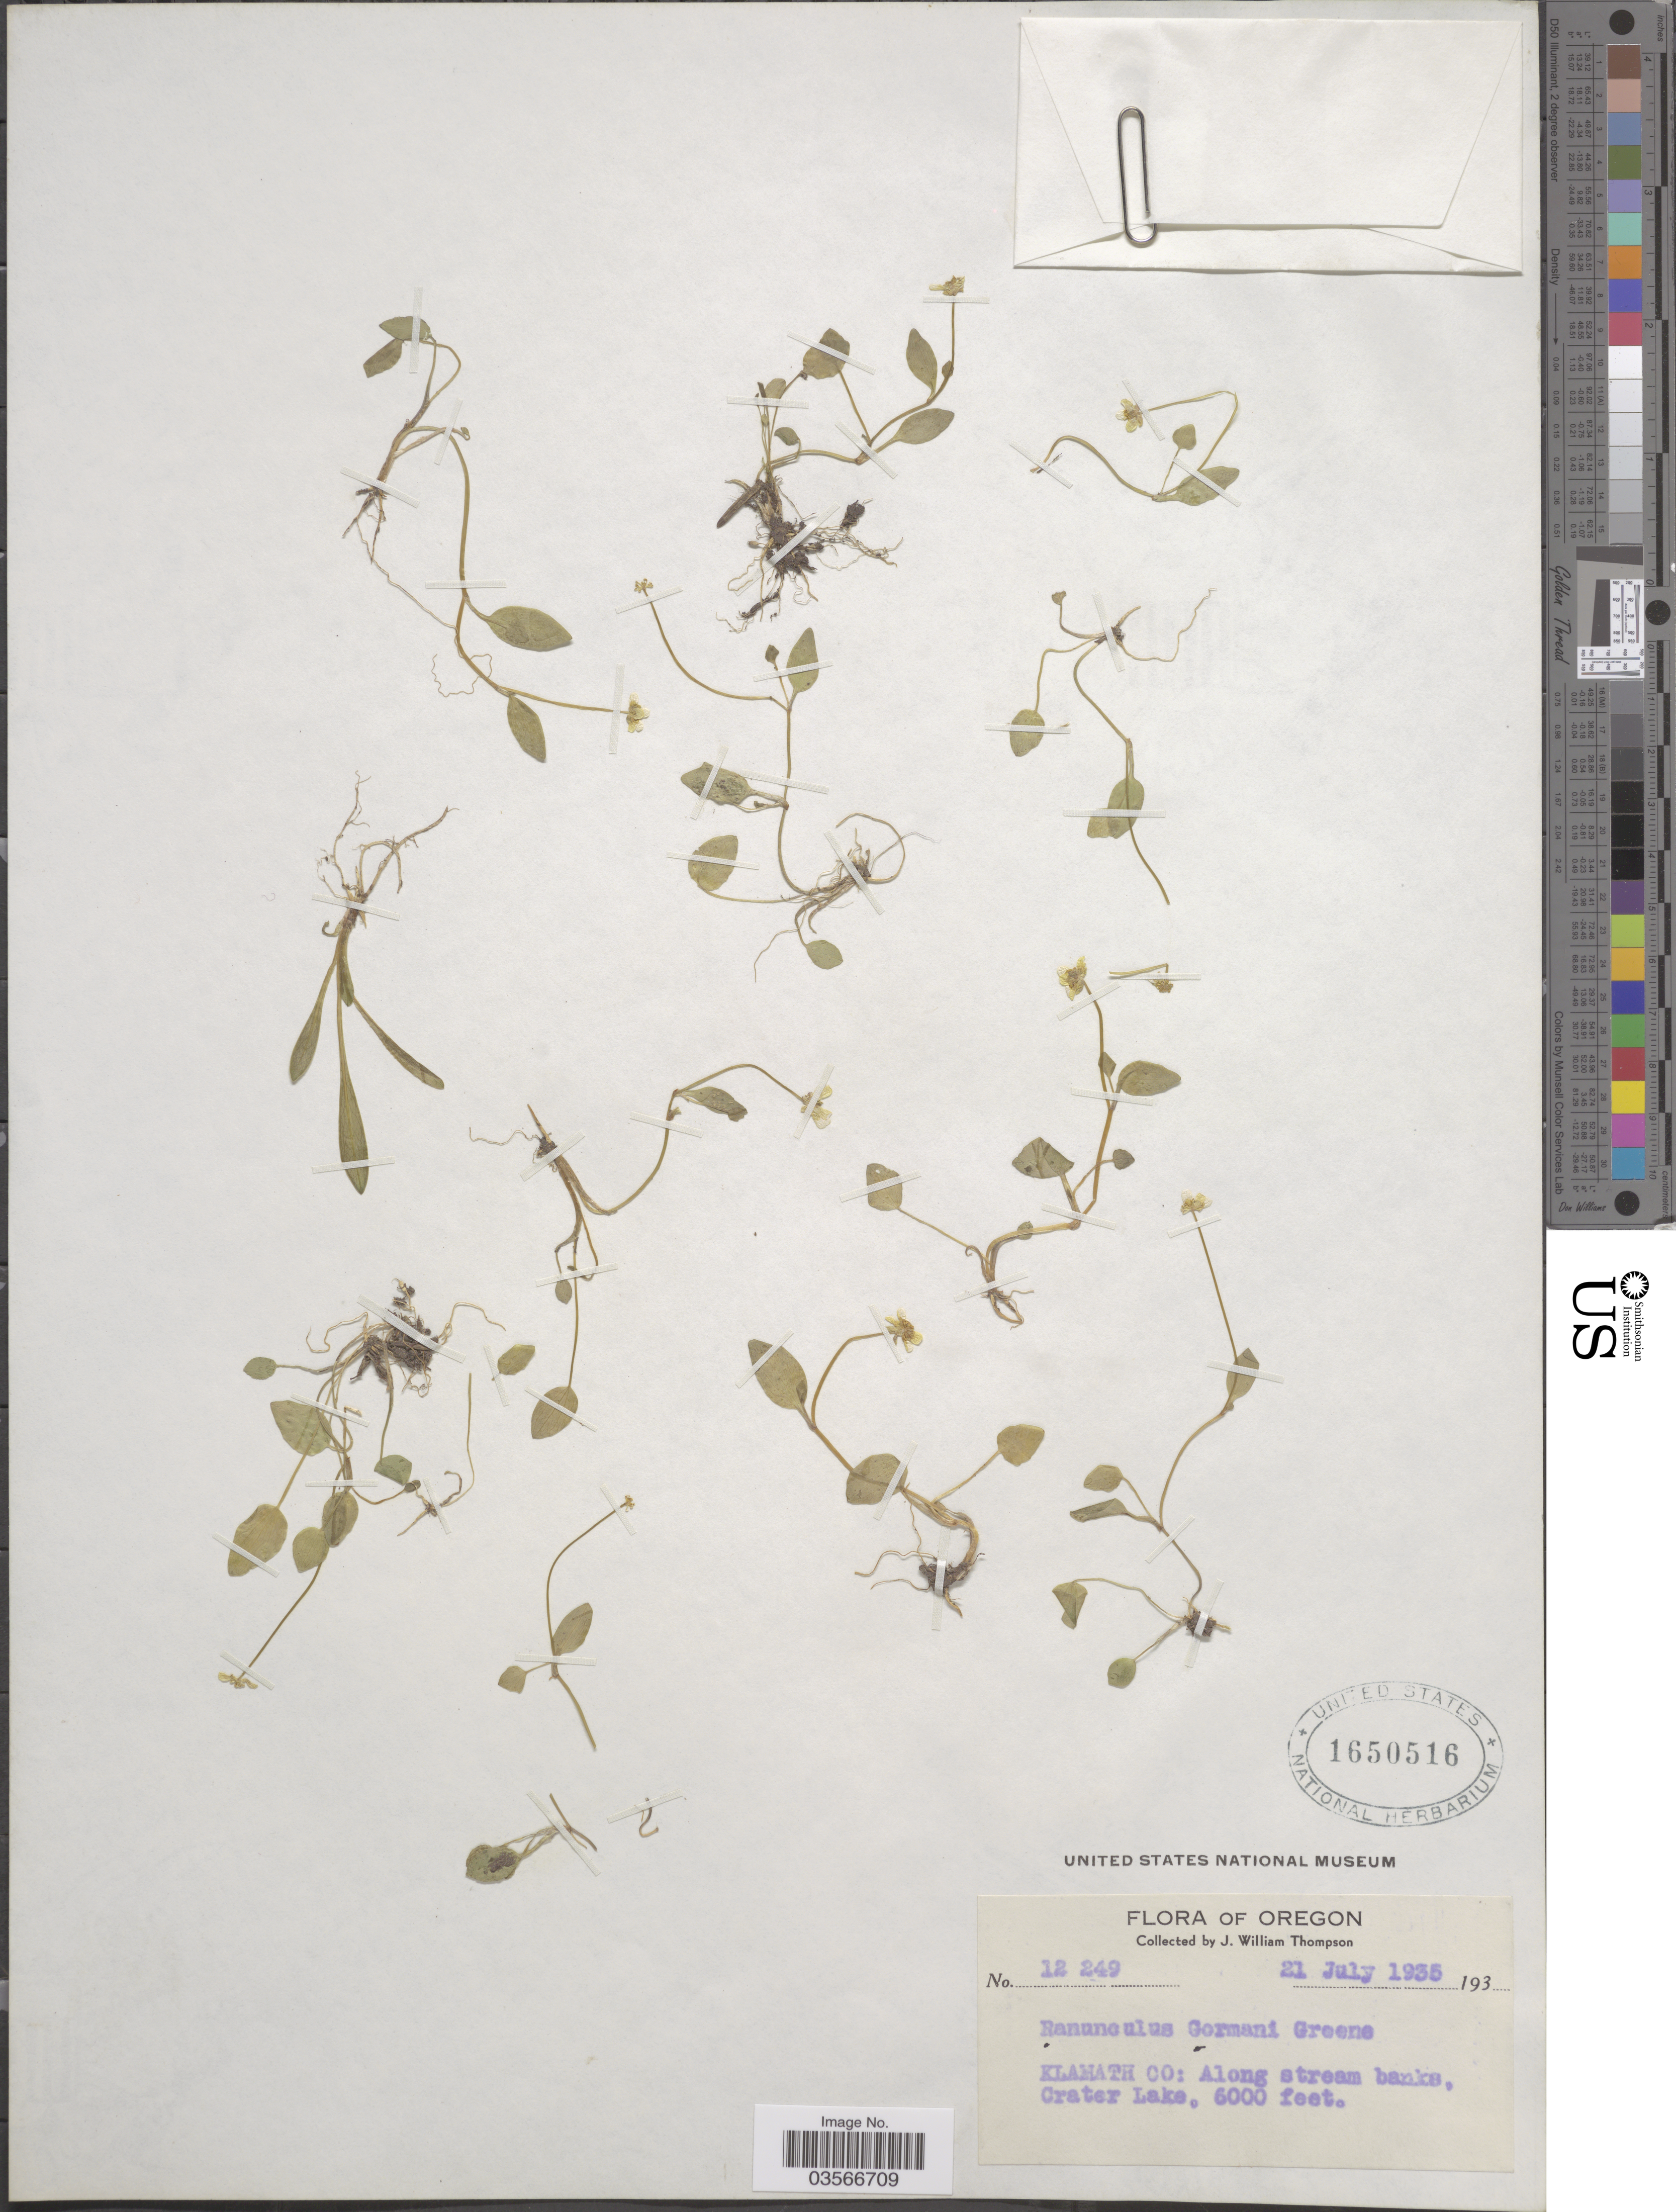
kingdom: Plantae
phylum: Tracheophyta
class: Magnoliopsida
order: Ranunculales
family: Ranunculaceae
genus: Ranunculus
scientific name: Ranunculus gormanii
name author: Greene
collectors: J. W. Thompson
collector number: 12249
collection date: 1935-07-21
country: United States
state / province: Oregon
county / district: Klamath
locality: Klamath Co: Along stream banks, Crater Lake.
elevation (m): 1829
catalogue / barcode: US 1650516